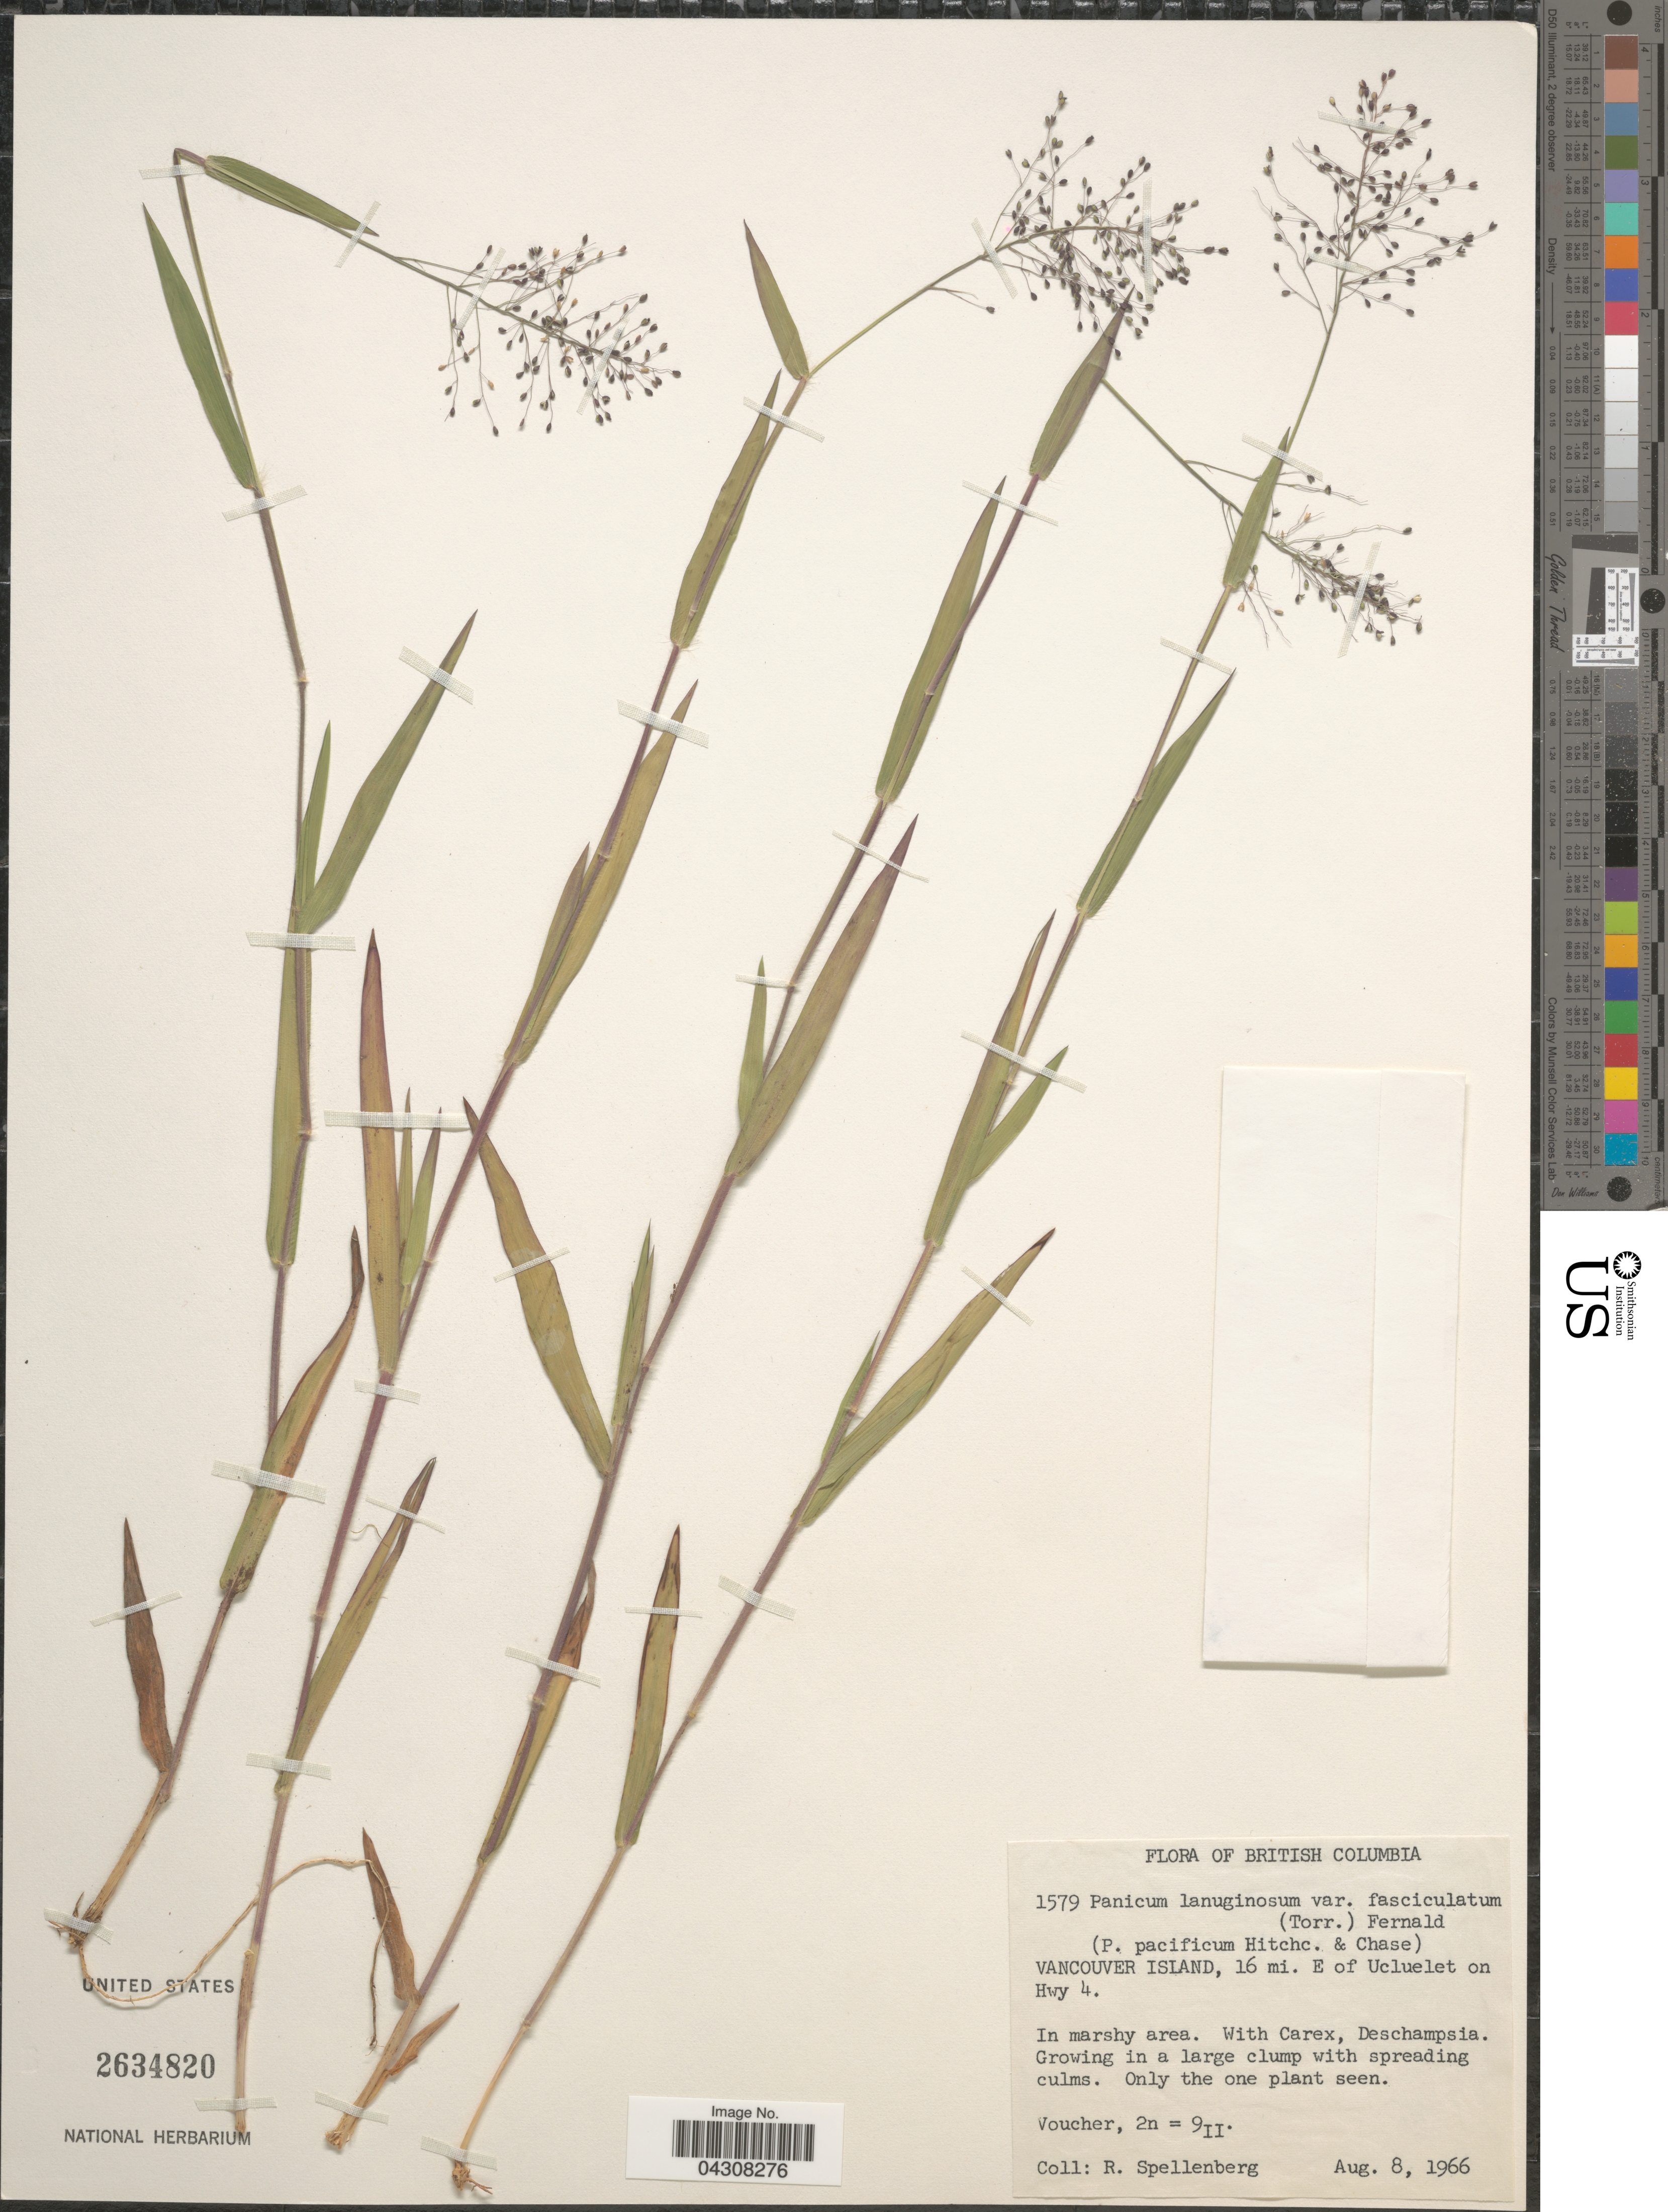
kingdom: Plantae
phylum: Tracheophyta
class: Liliopsida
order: Poales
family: Poaceae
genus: Dichanthelium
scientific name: Dichanthelium acuminatum var. acuminatum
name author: (Sw.) Gould & C.A. Clark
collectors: R. Spellenberg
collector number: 1579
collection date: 1966-08-08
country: Canada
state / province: British Columbia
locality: Vancouver Island, 16 mi. E of Ucluelet on Hwy 4. In marshy area.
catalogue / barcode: US 2634820